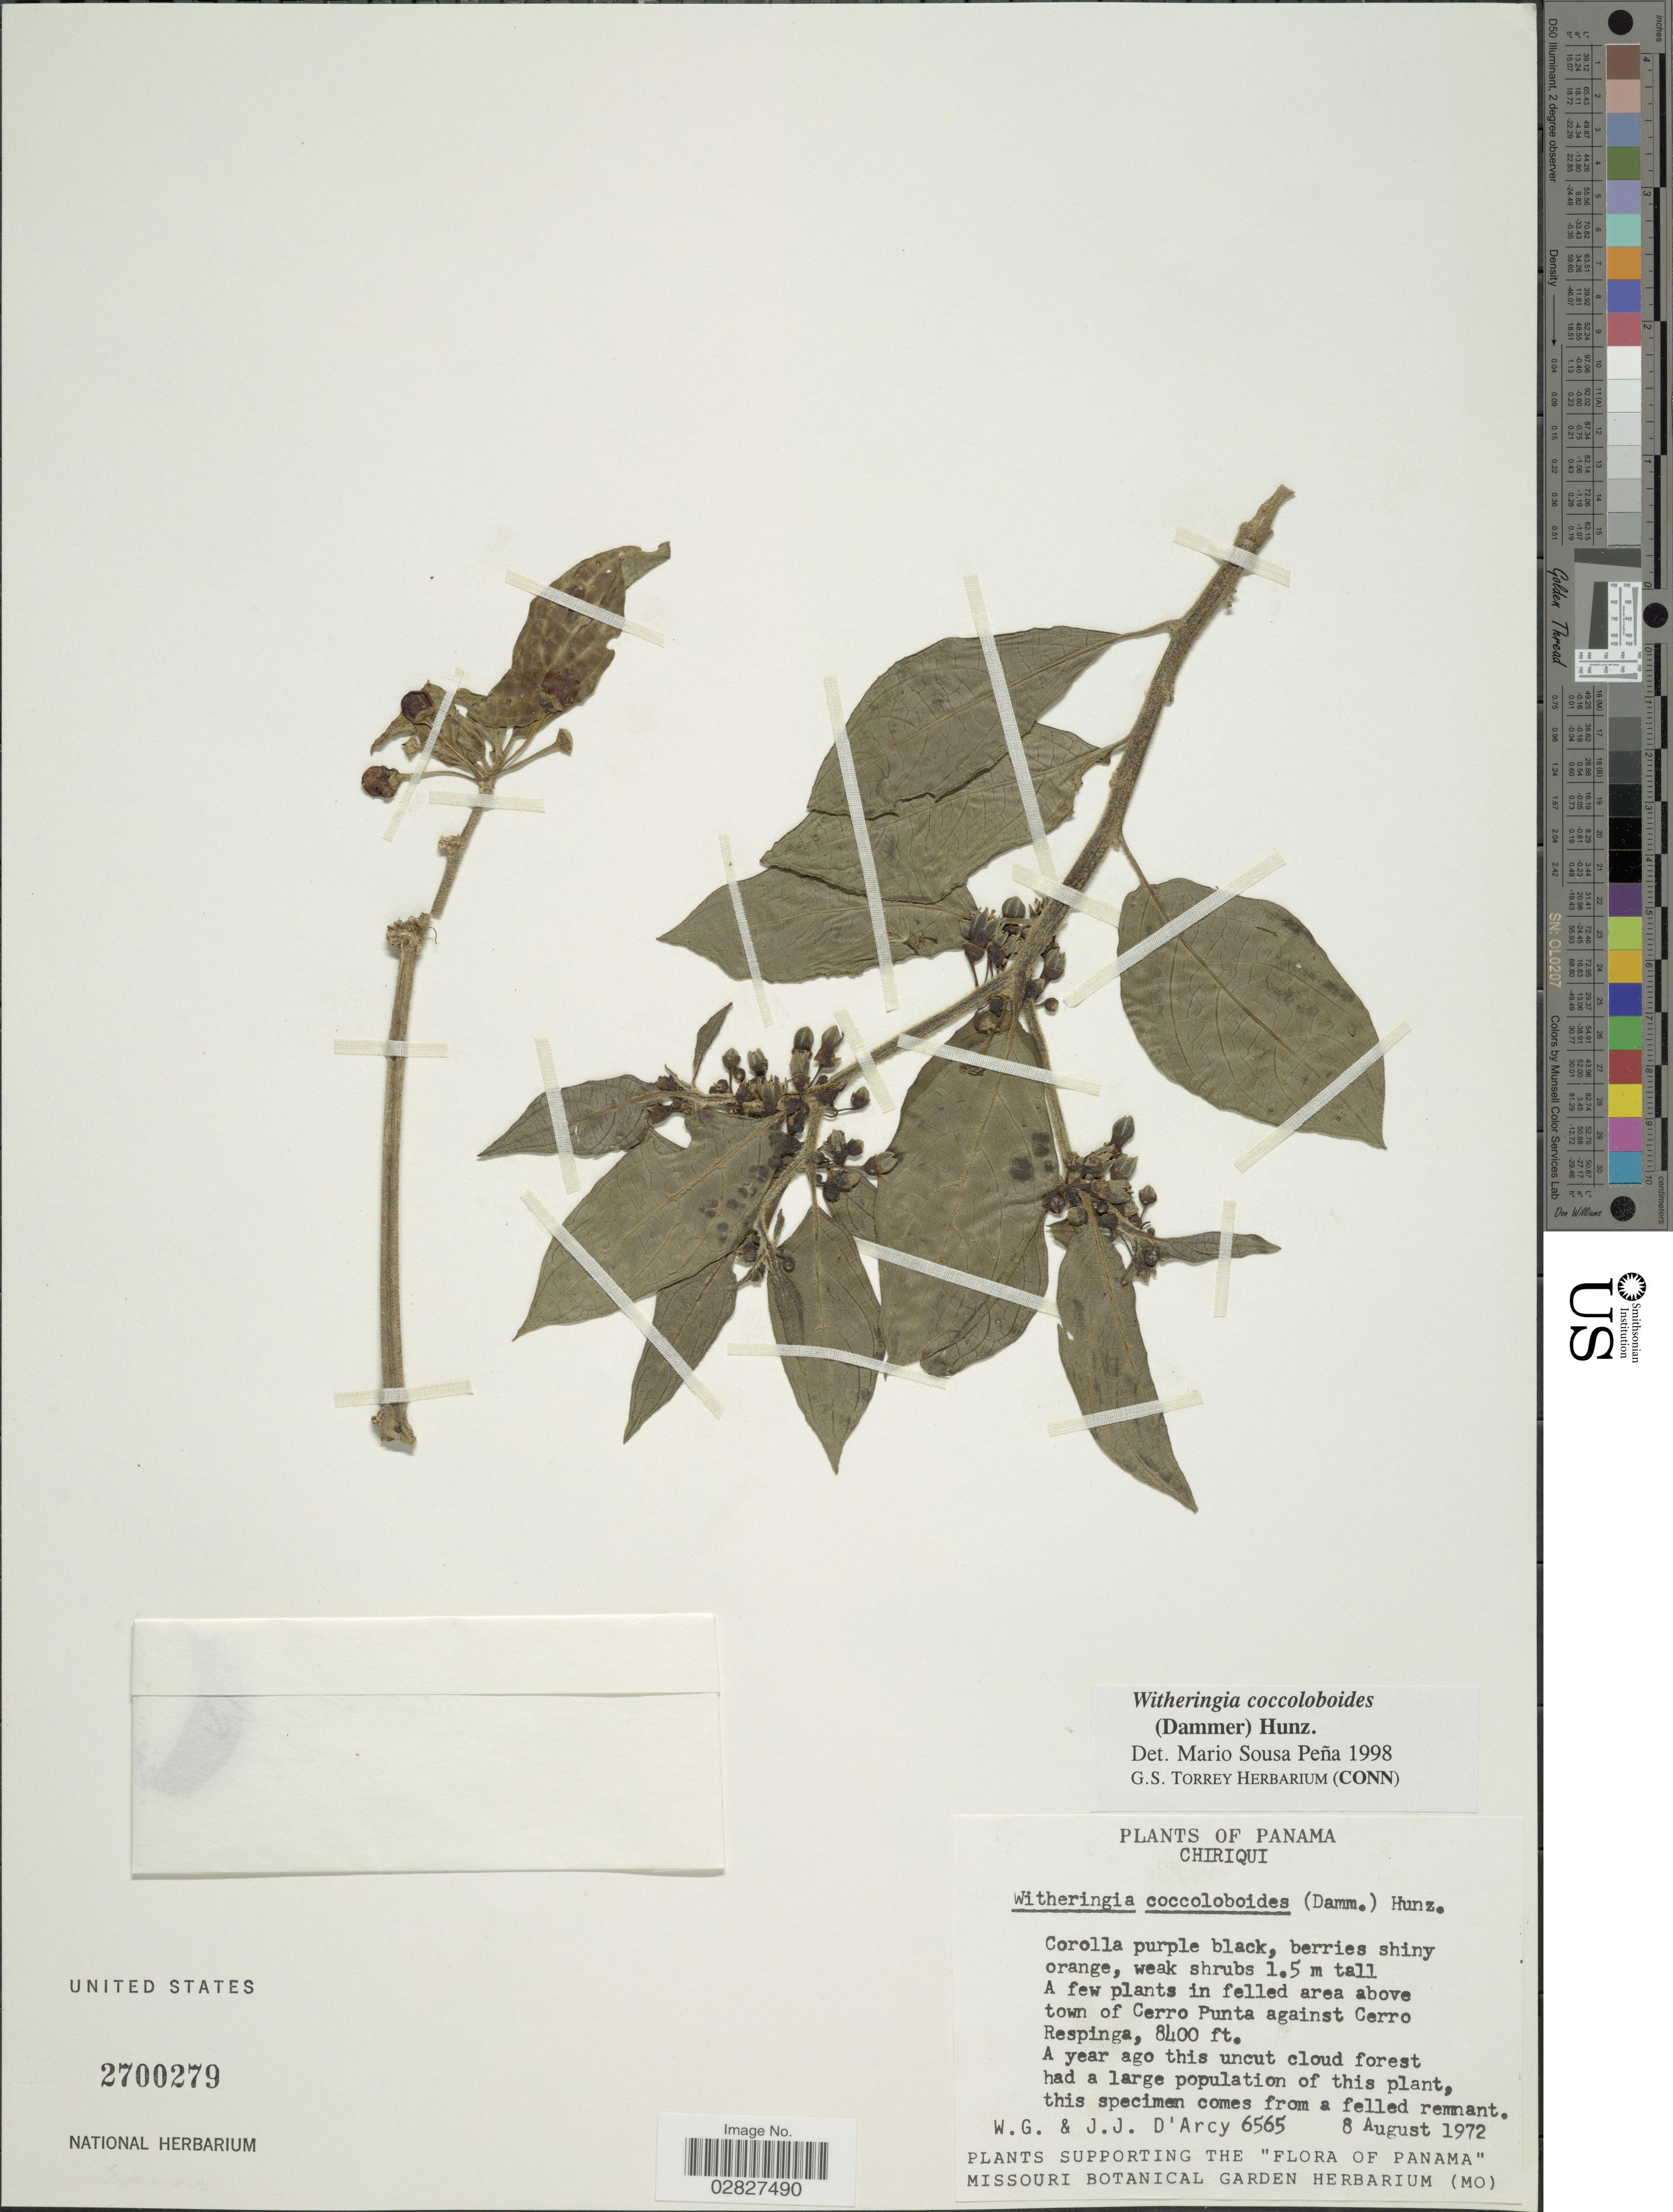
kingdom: Plantae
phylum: Tracheophyta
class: Magnoliopsida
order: Solanales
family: Solanaceae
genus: Witheringia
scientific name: Witheringia coccoloboides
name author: (Dammer) Hunz.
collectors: W. G. D'Arcy & J. J. D'Arcy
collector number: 6565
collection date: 1972-08-08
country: Panama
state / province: Chiriqui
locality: A few plants in felled area above town of Cerro Punta against Cerro Respinga.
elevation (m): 2560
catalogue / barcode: US 2700279